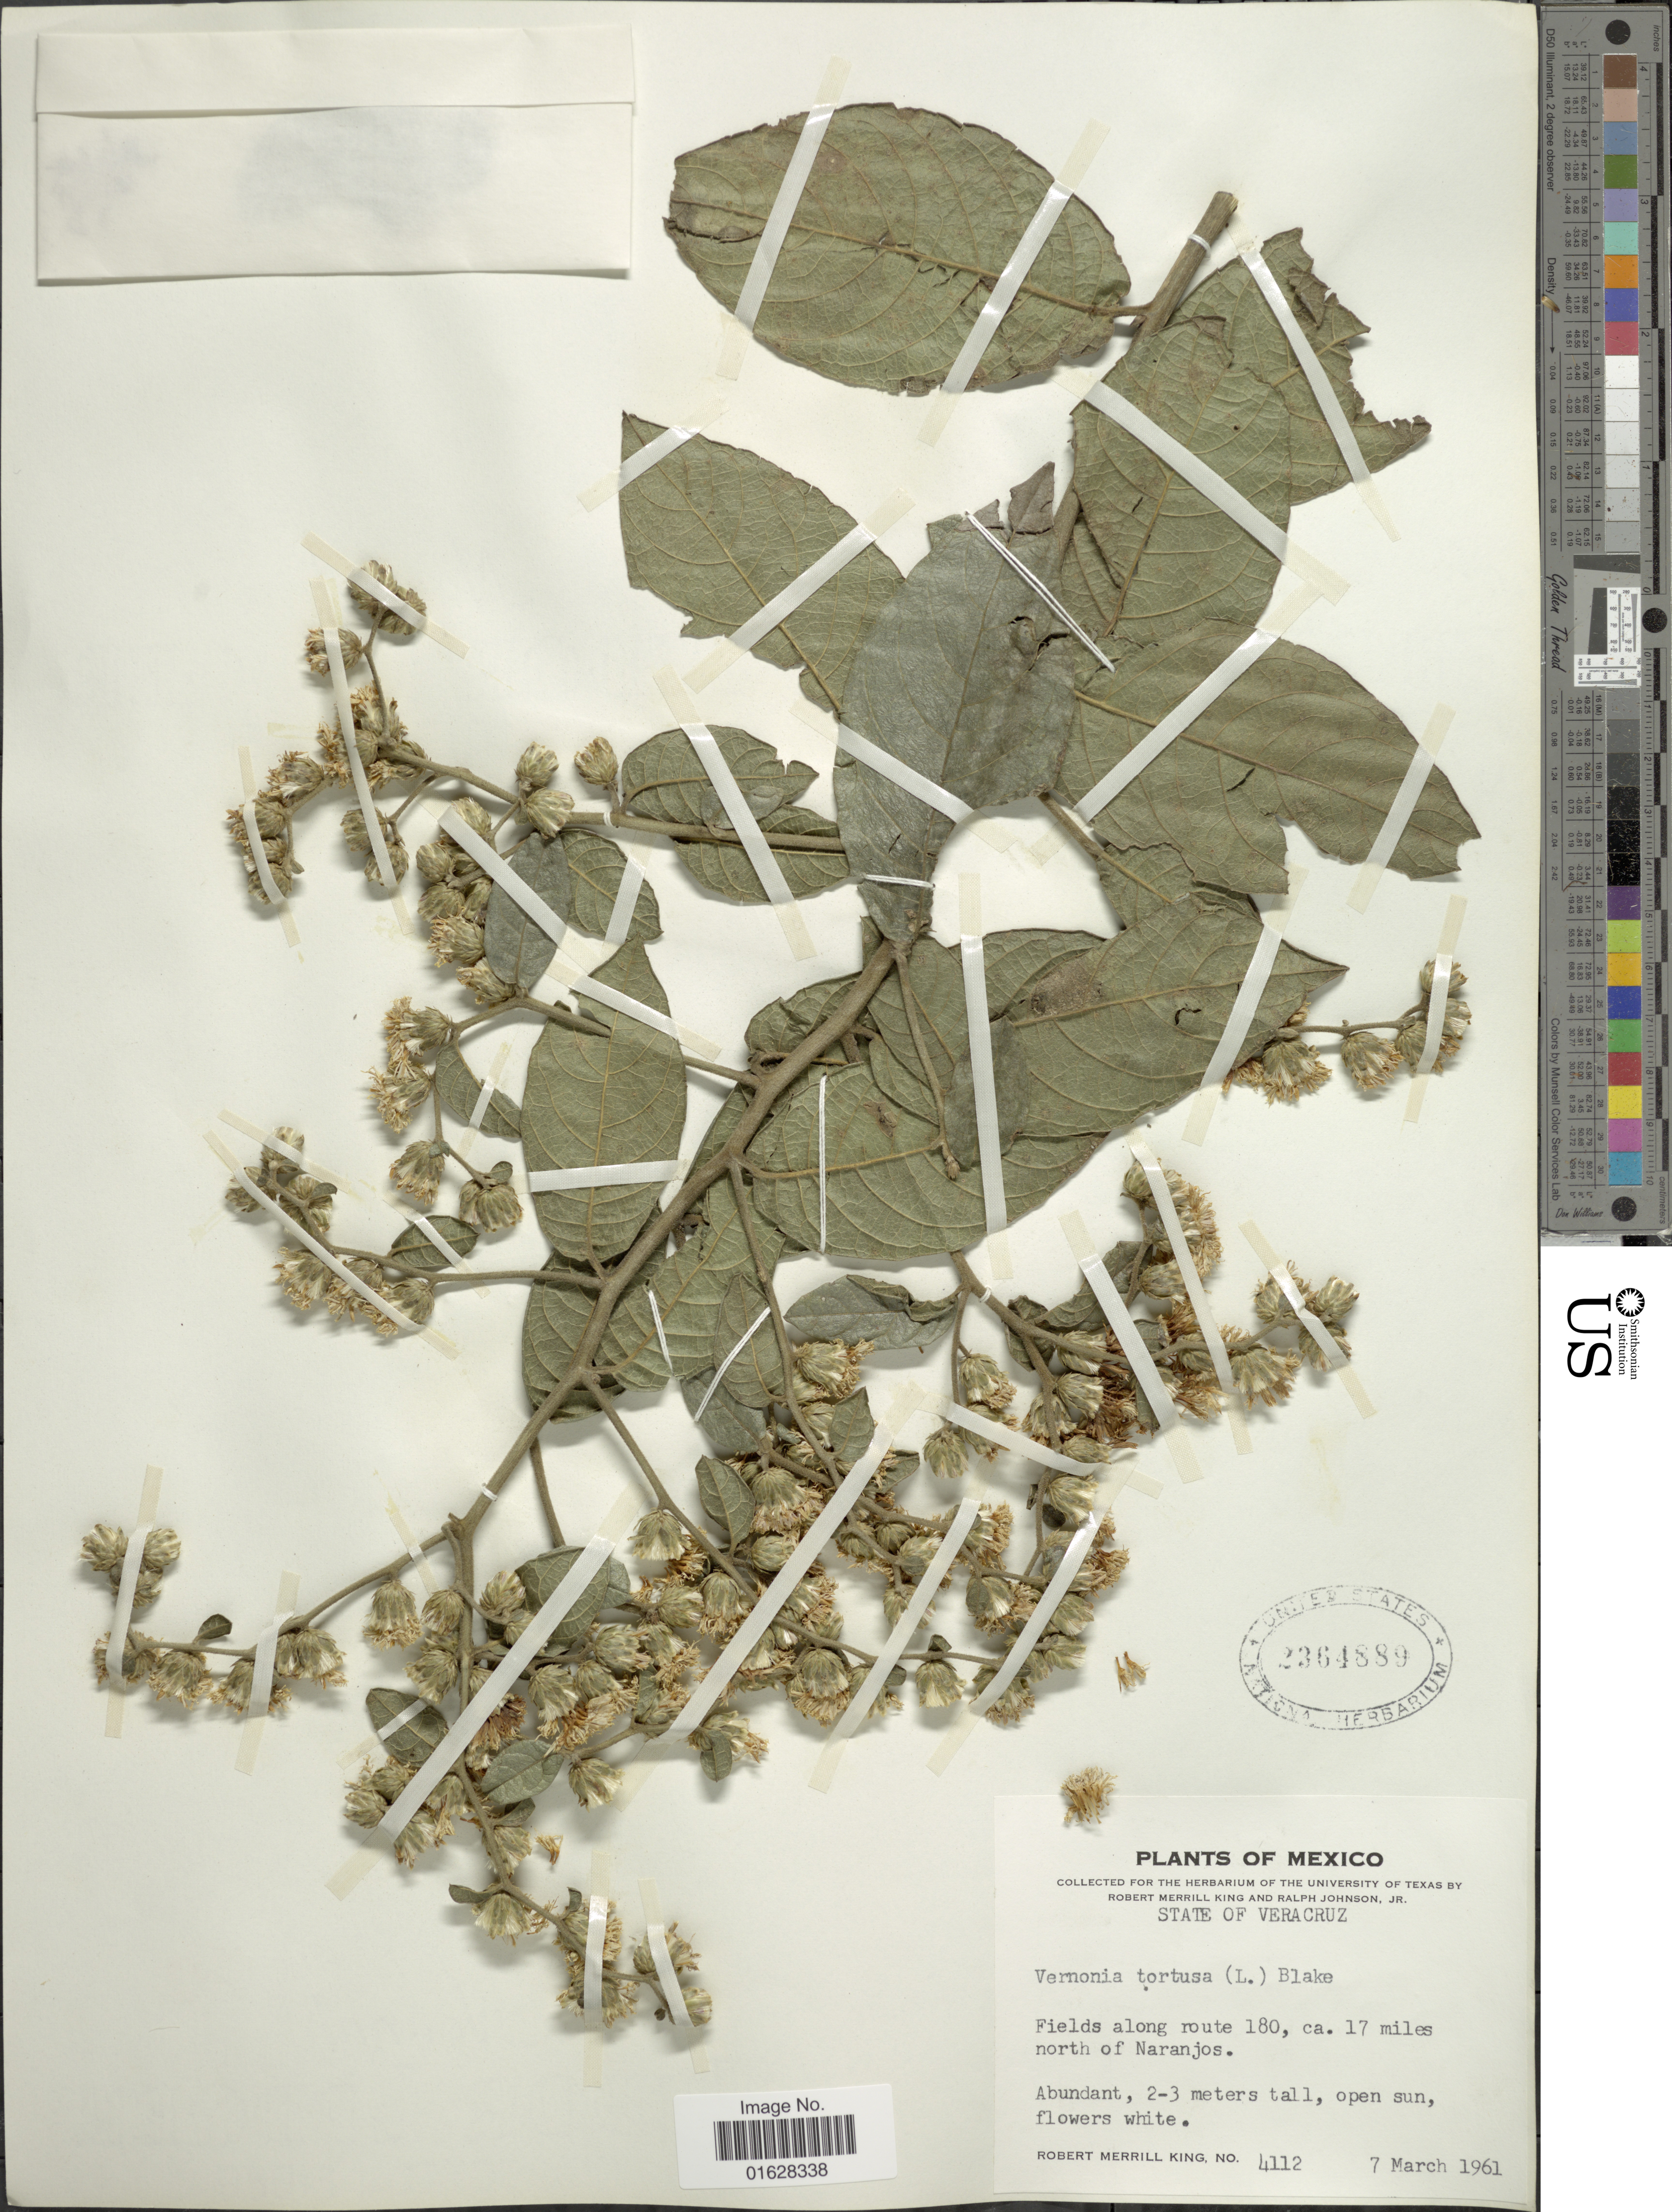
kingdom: Plantae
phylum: Tracheophyta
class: Magnoliopsida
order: Asterales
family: Asteraceae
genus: Lepidaploa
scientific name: Lepidaploa tortuosa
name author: (L.) H. Rob.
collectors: R. M. King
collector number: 4112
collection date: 1961-03-07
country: Mexico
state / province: Veracruz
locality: State of Veracruz, along route 180, ca 17 miles north of Naranjos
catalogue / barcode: US 2364889